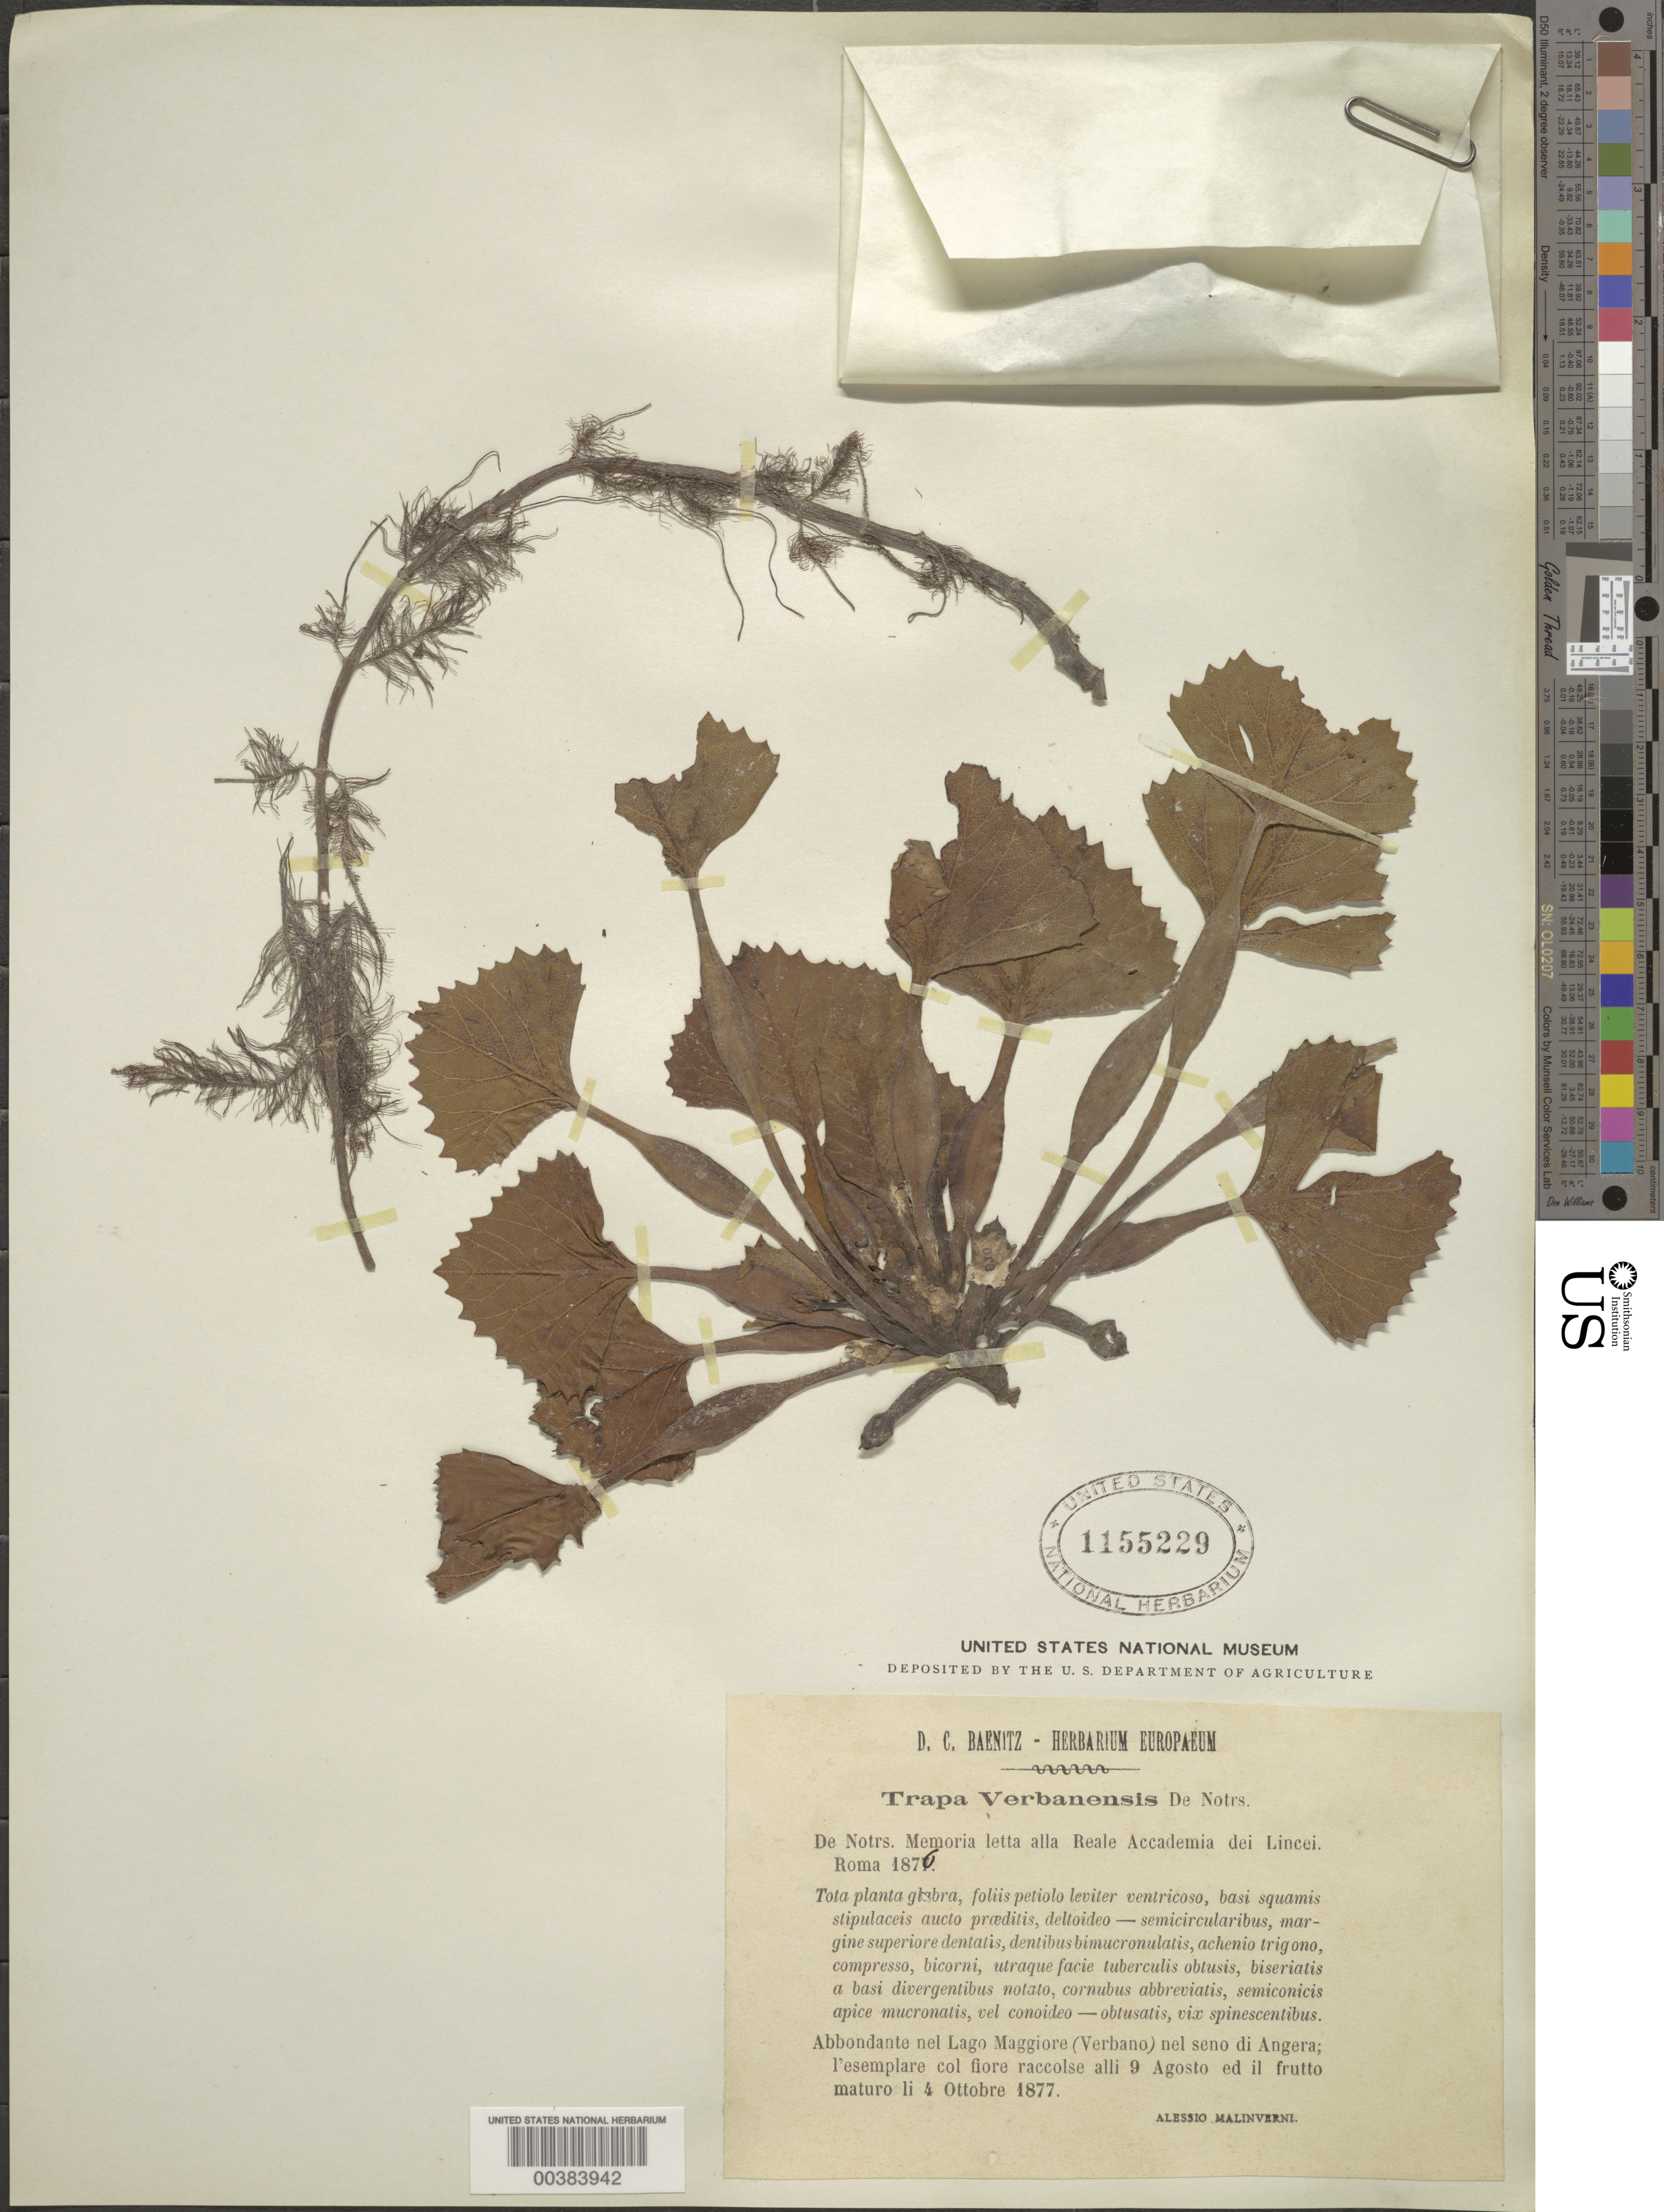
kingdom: Plantae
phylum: Tracheophyta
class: Magnoliopsida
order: Myrtales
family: Lythraceae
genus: Trapa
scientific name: Trapa verbanensis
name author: De Not.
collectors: A. Malinverni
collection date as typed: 1877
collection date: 1877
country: Italy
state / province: Lombardy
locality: Lake maggiore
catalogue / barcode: US 1155229